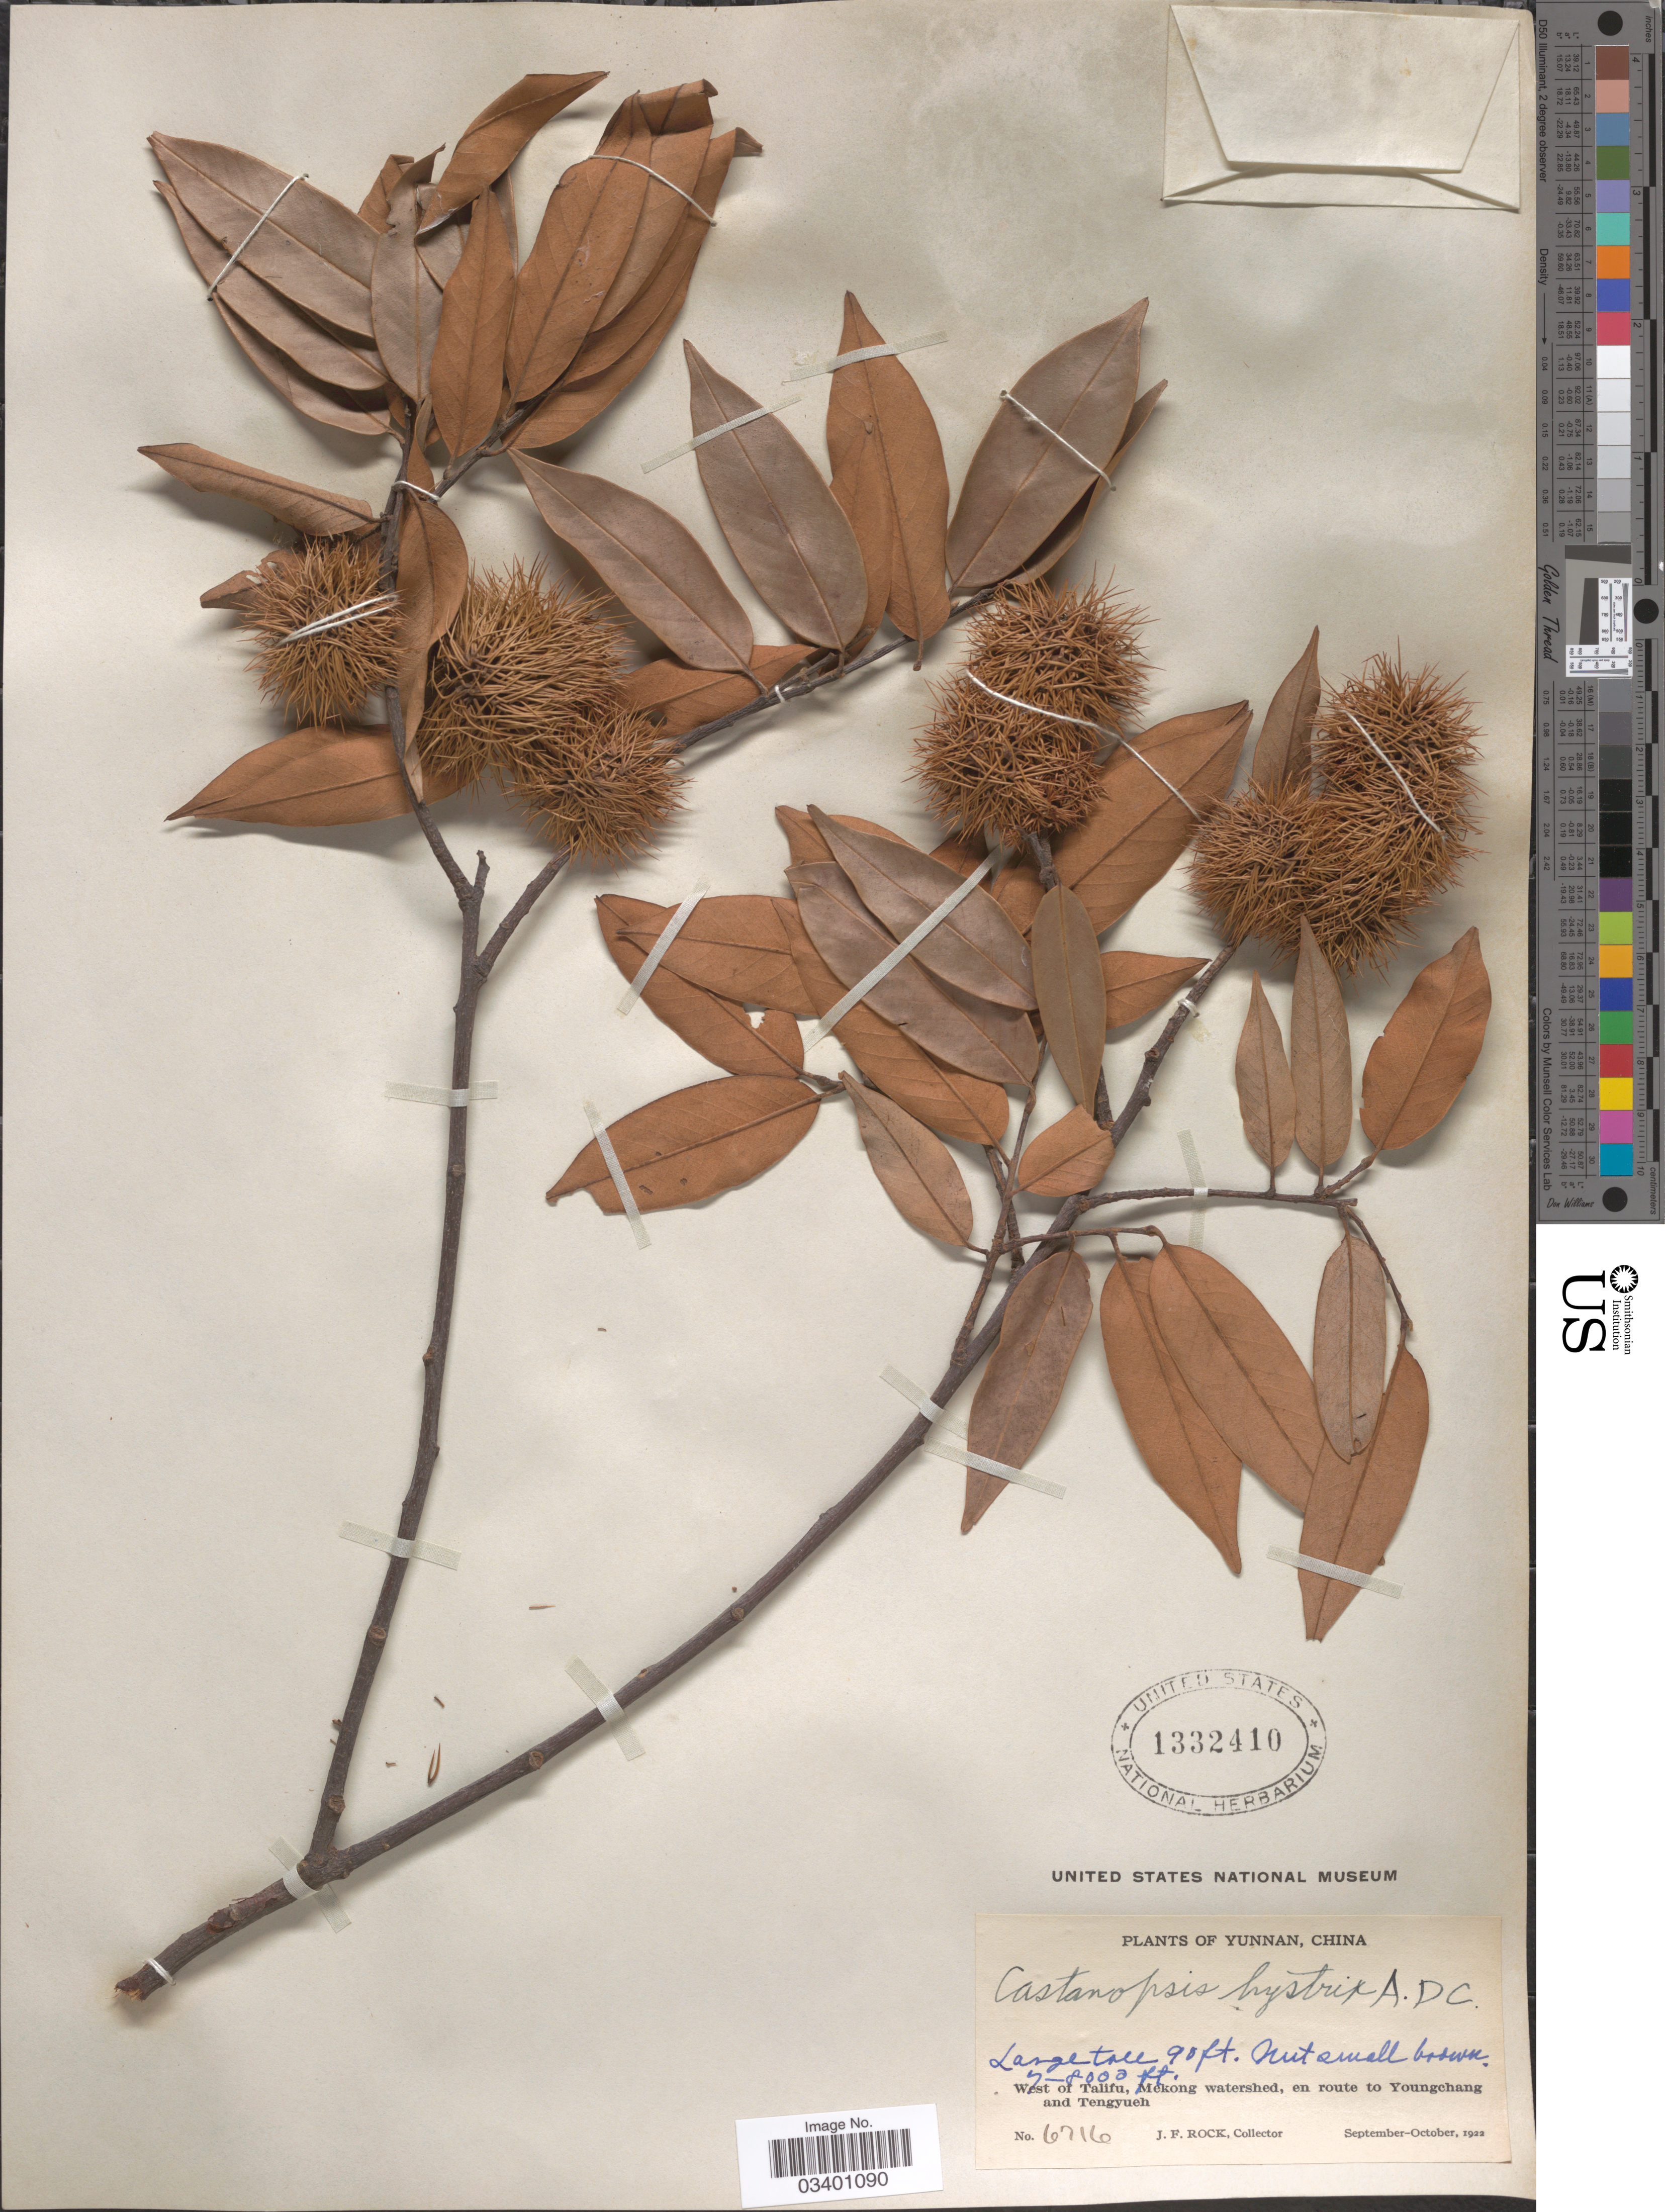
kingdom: Plantae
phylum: Tracheophyta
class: Magnoliopsida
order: Fagales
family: Fagaceae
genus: Castanopsis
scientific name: Castanopsis hystrix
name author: Hook. f. & Thomson ex A. DC.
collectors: J. Rock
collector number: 6716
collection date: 1922-09/1922-10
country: China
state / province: Yunnan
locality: West of Talifu, Mekong watershed, en route to Youngchang and Tengyueh.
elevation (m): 2134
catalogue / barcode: US 1332410